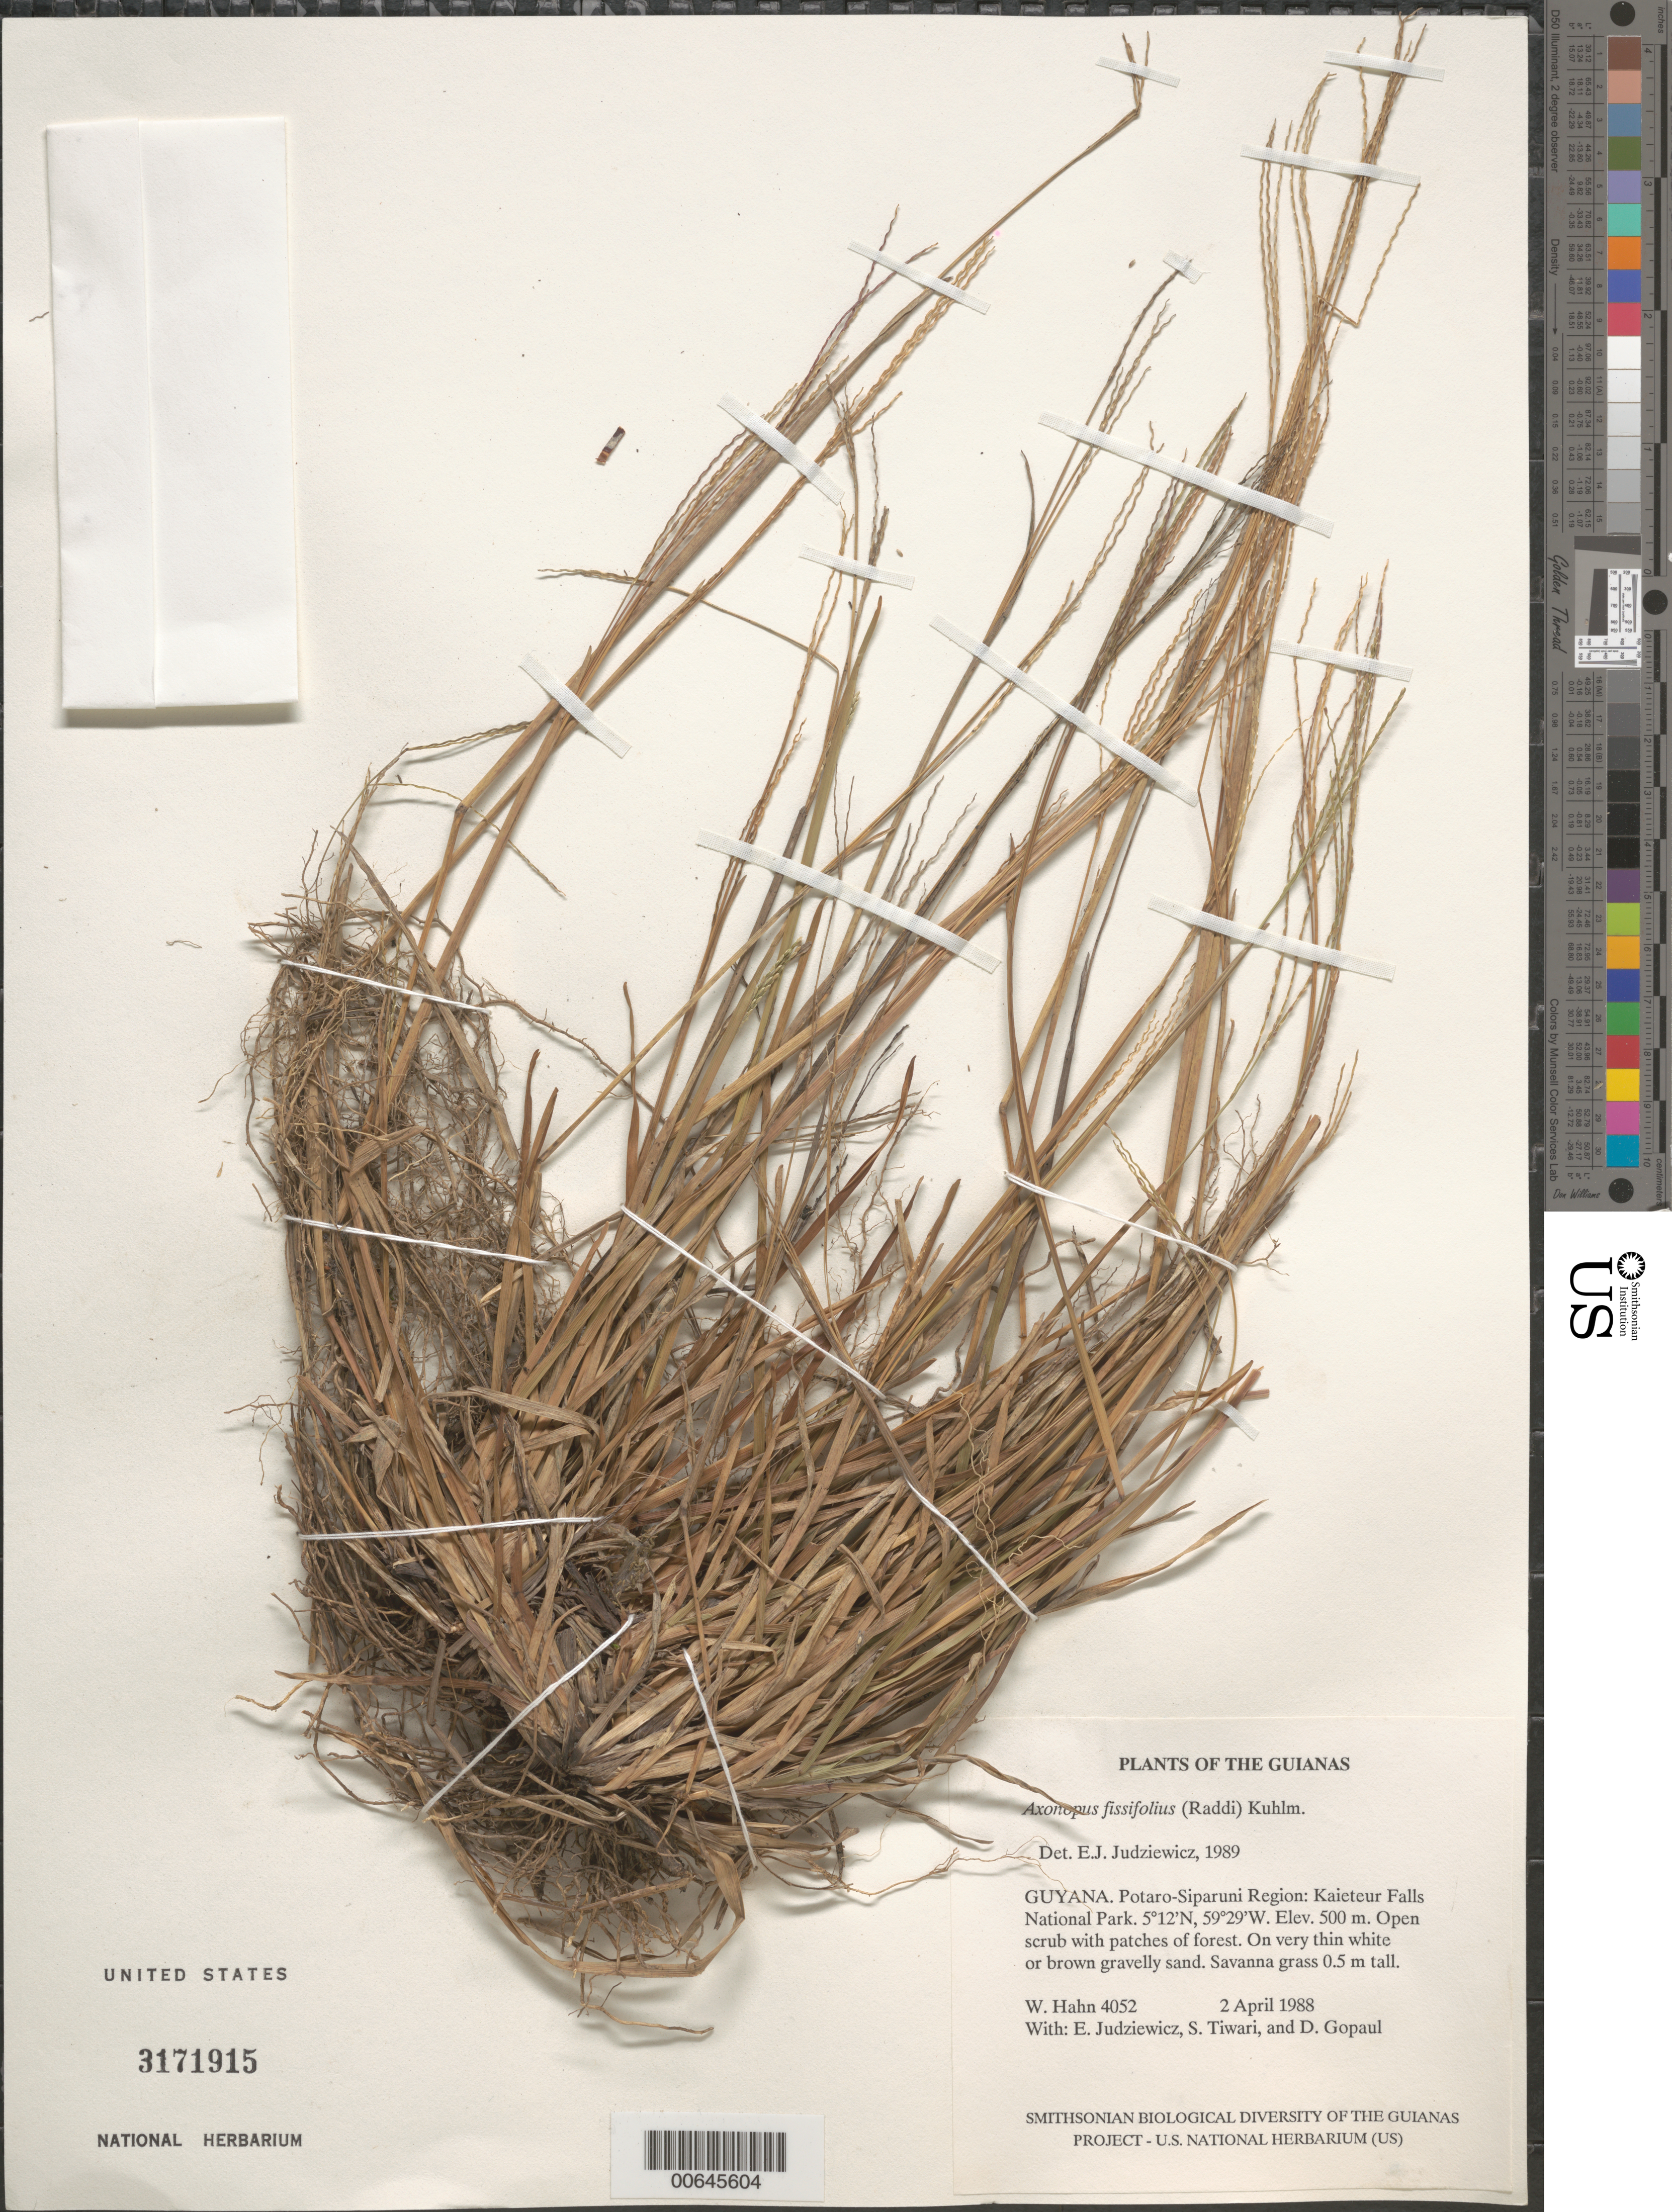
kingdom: Plantae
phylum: Tracheophyta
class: Liliopsida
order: Poales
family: Poaceae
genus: Axonopus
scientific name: Axonopus fissifolius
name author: (Raddi) Kuhlm.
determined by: Judziewicz, E. J.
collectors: W. Hahn, E. J. Judziewicz, S. Tiwari & D. Gopaul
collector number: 4052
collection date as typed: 2 April 1988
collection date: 1988-04-02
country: Guyana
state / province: Potaro-Siparuni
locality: Kaieteur Falls National Park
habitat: Open scrub with patches of forest. On very thin white or brown gravelly sand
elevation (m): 500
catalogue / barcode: US 3171915